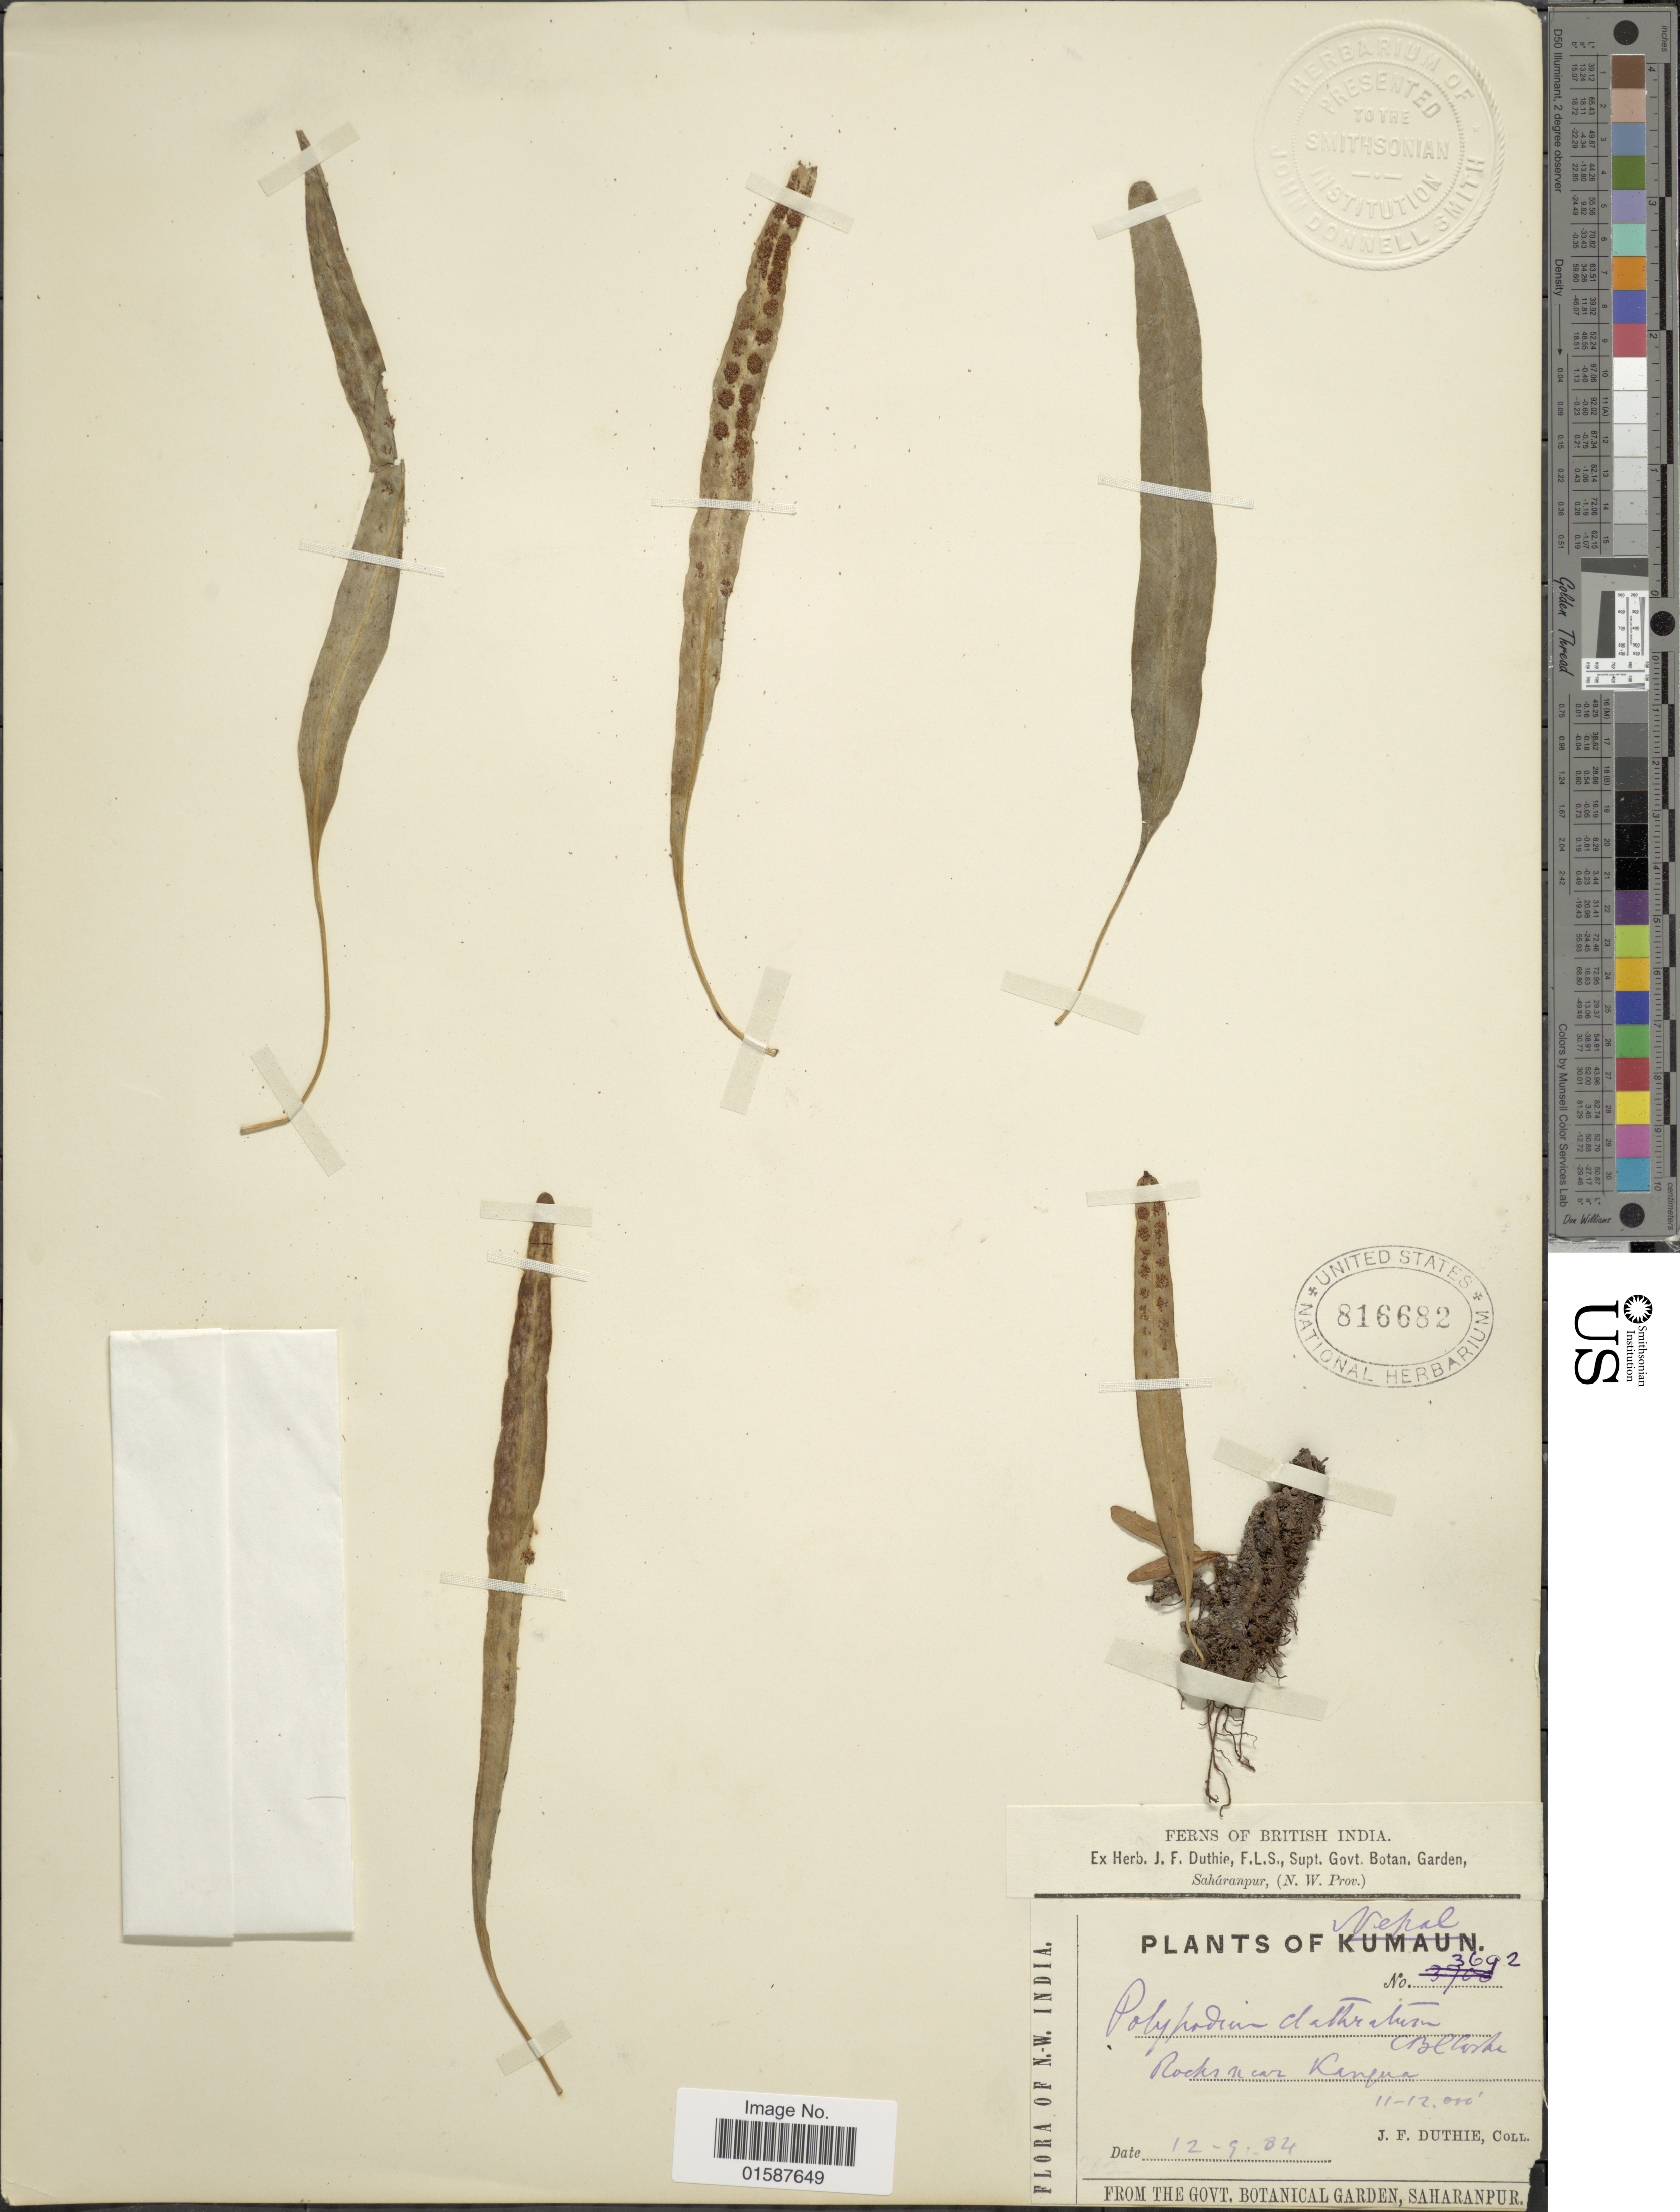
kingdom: Plantae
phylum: Tracheophyta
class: Polypodiopsida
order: Polypodiales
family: Polypodiaceae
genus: Lepisorus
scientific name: Lepisorus clathratus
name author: (C.B. Clarke) Ching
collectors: J. F. Duthie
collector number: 3692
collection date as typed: Transcribed d/m/y: 12/9/84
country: India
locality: British India, rocks near Kenepa [interpreted]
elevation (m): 3353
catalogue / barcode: US 816682